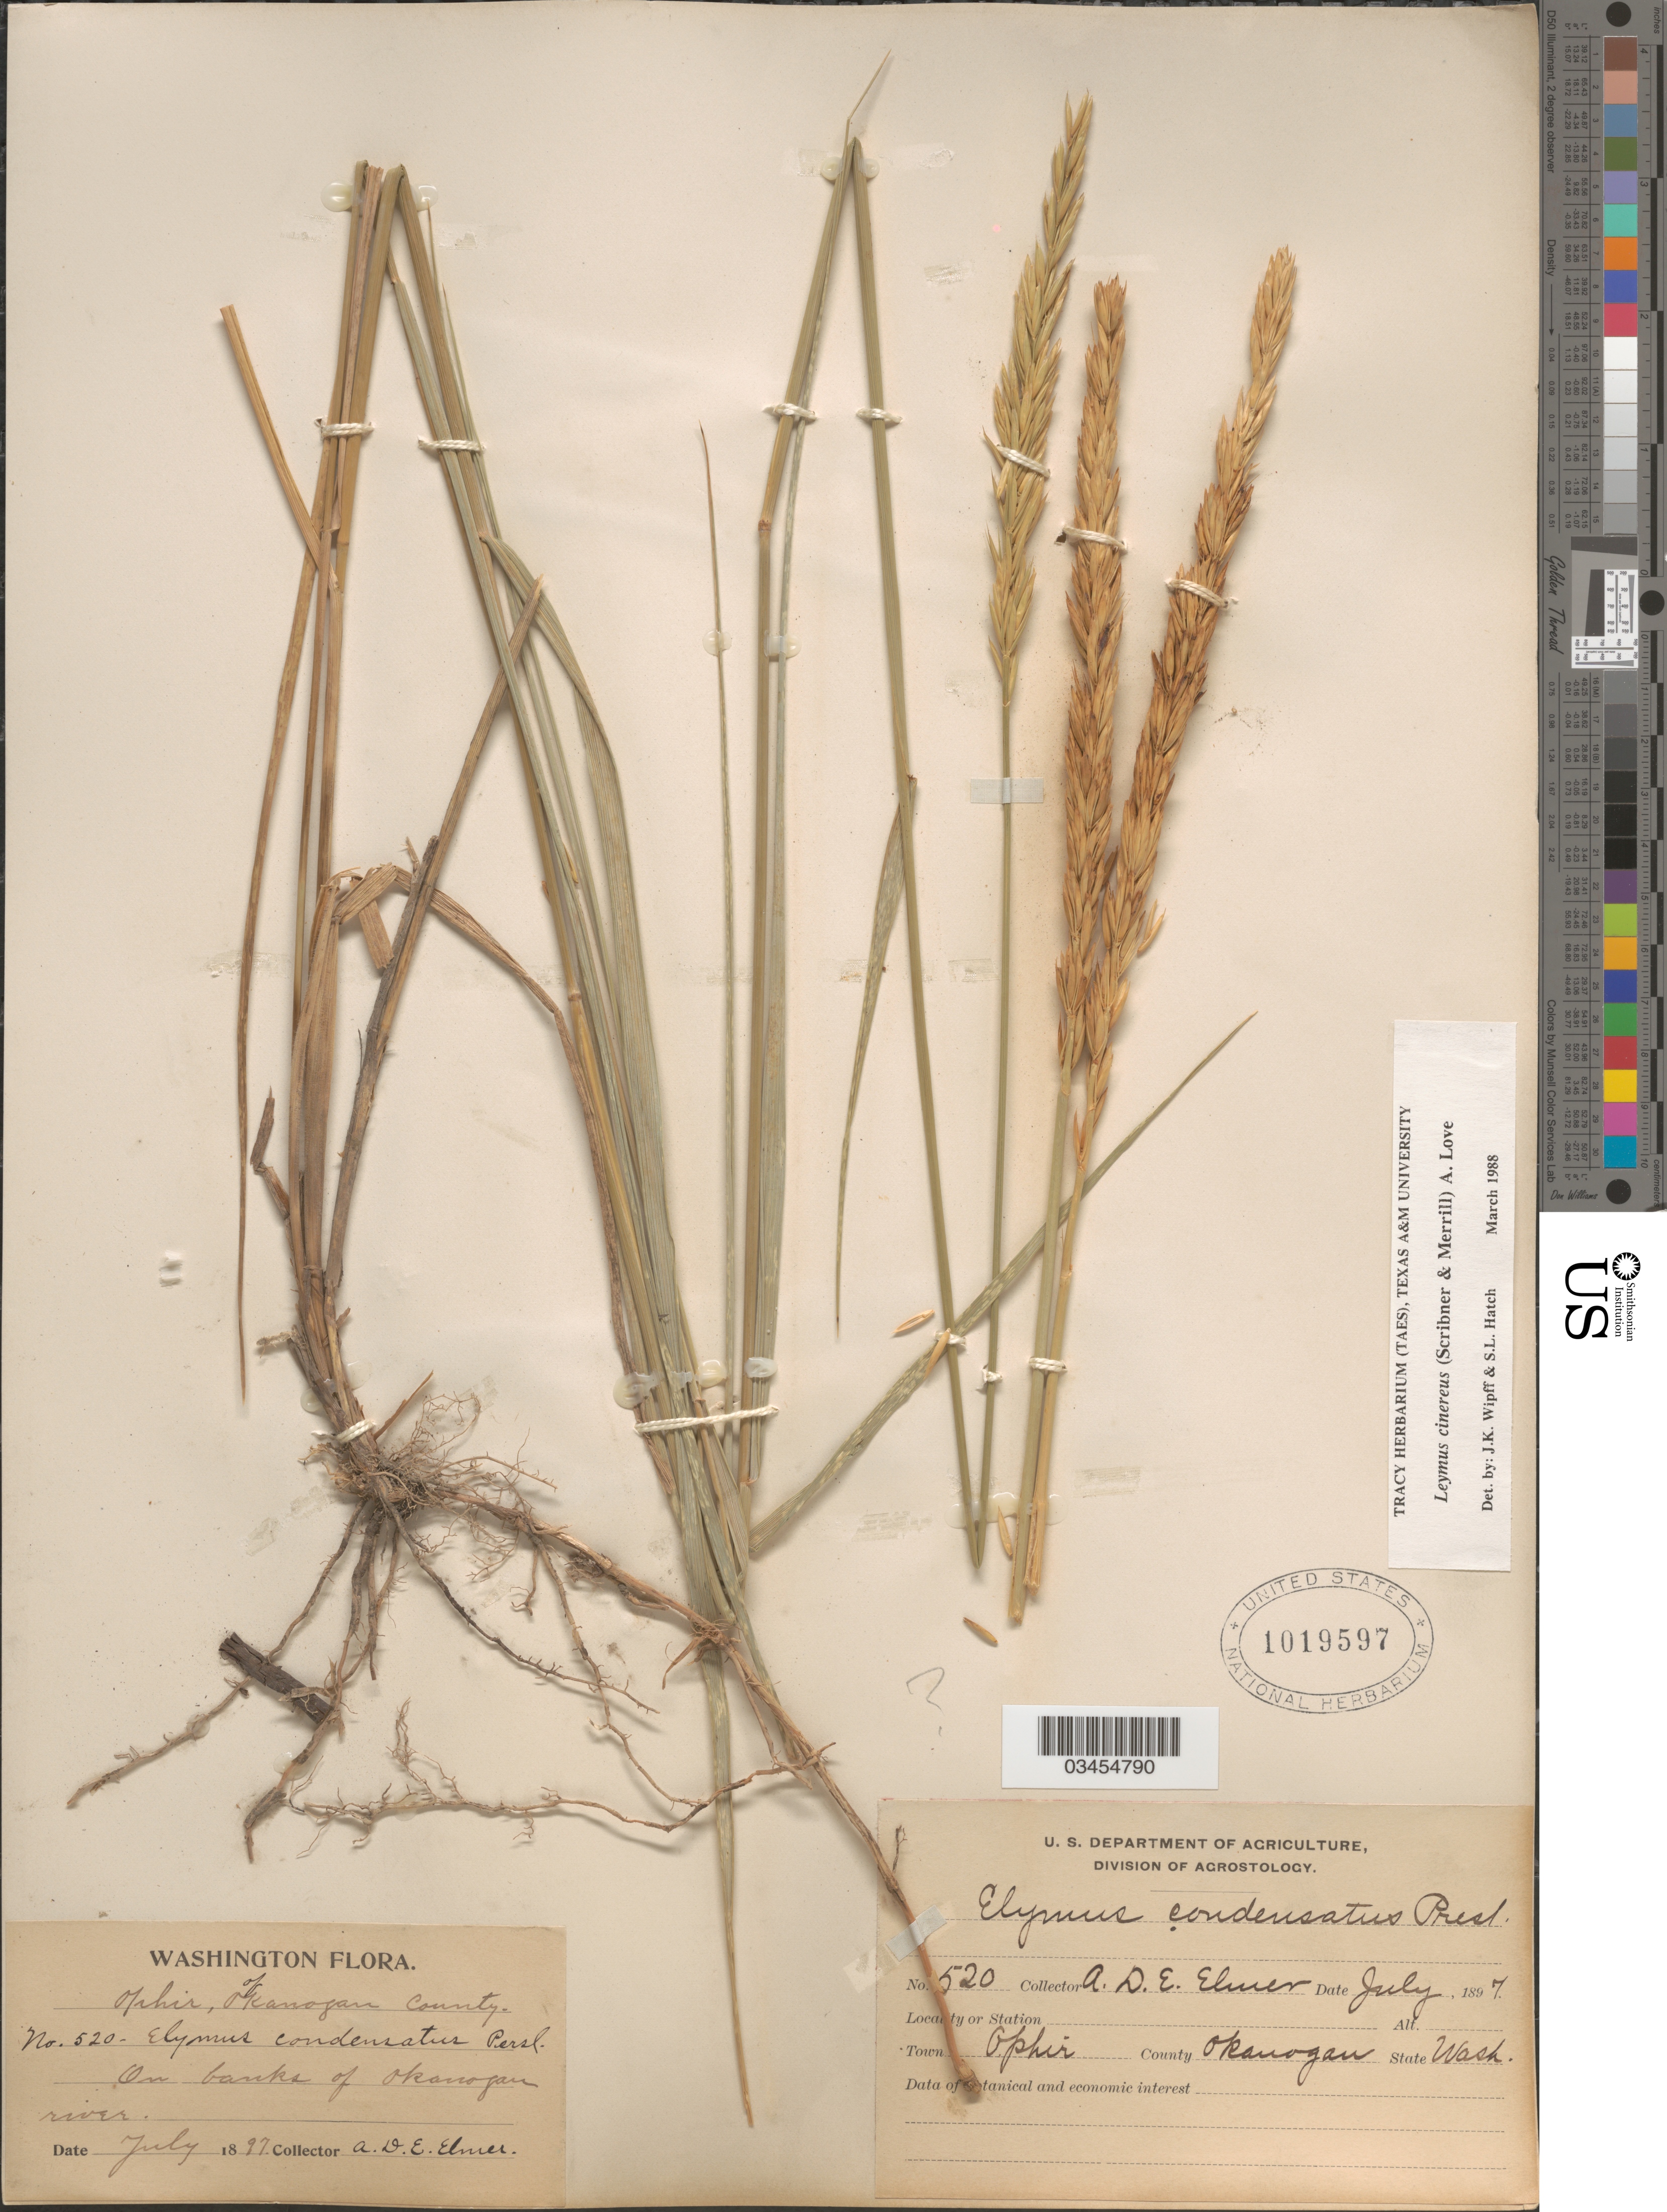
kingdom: Plantae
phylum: Tracheophyta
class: Liliopsida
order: Poales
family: Poaceae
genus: Leymus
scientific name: Leymus cinereus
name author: (Scribn. & Merr.) Á. Löve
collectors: A. D. E. Elmer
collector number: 520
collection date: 1897-07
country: United States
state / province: Washington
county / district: Okanogan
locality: On banks of Okanogan river. Town Ophir. County Okanogan.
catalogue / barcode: US 1019597